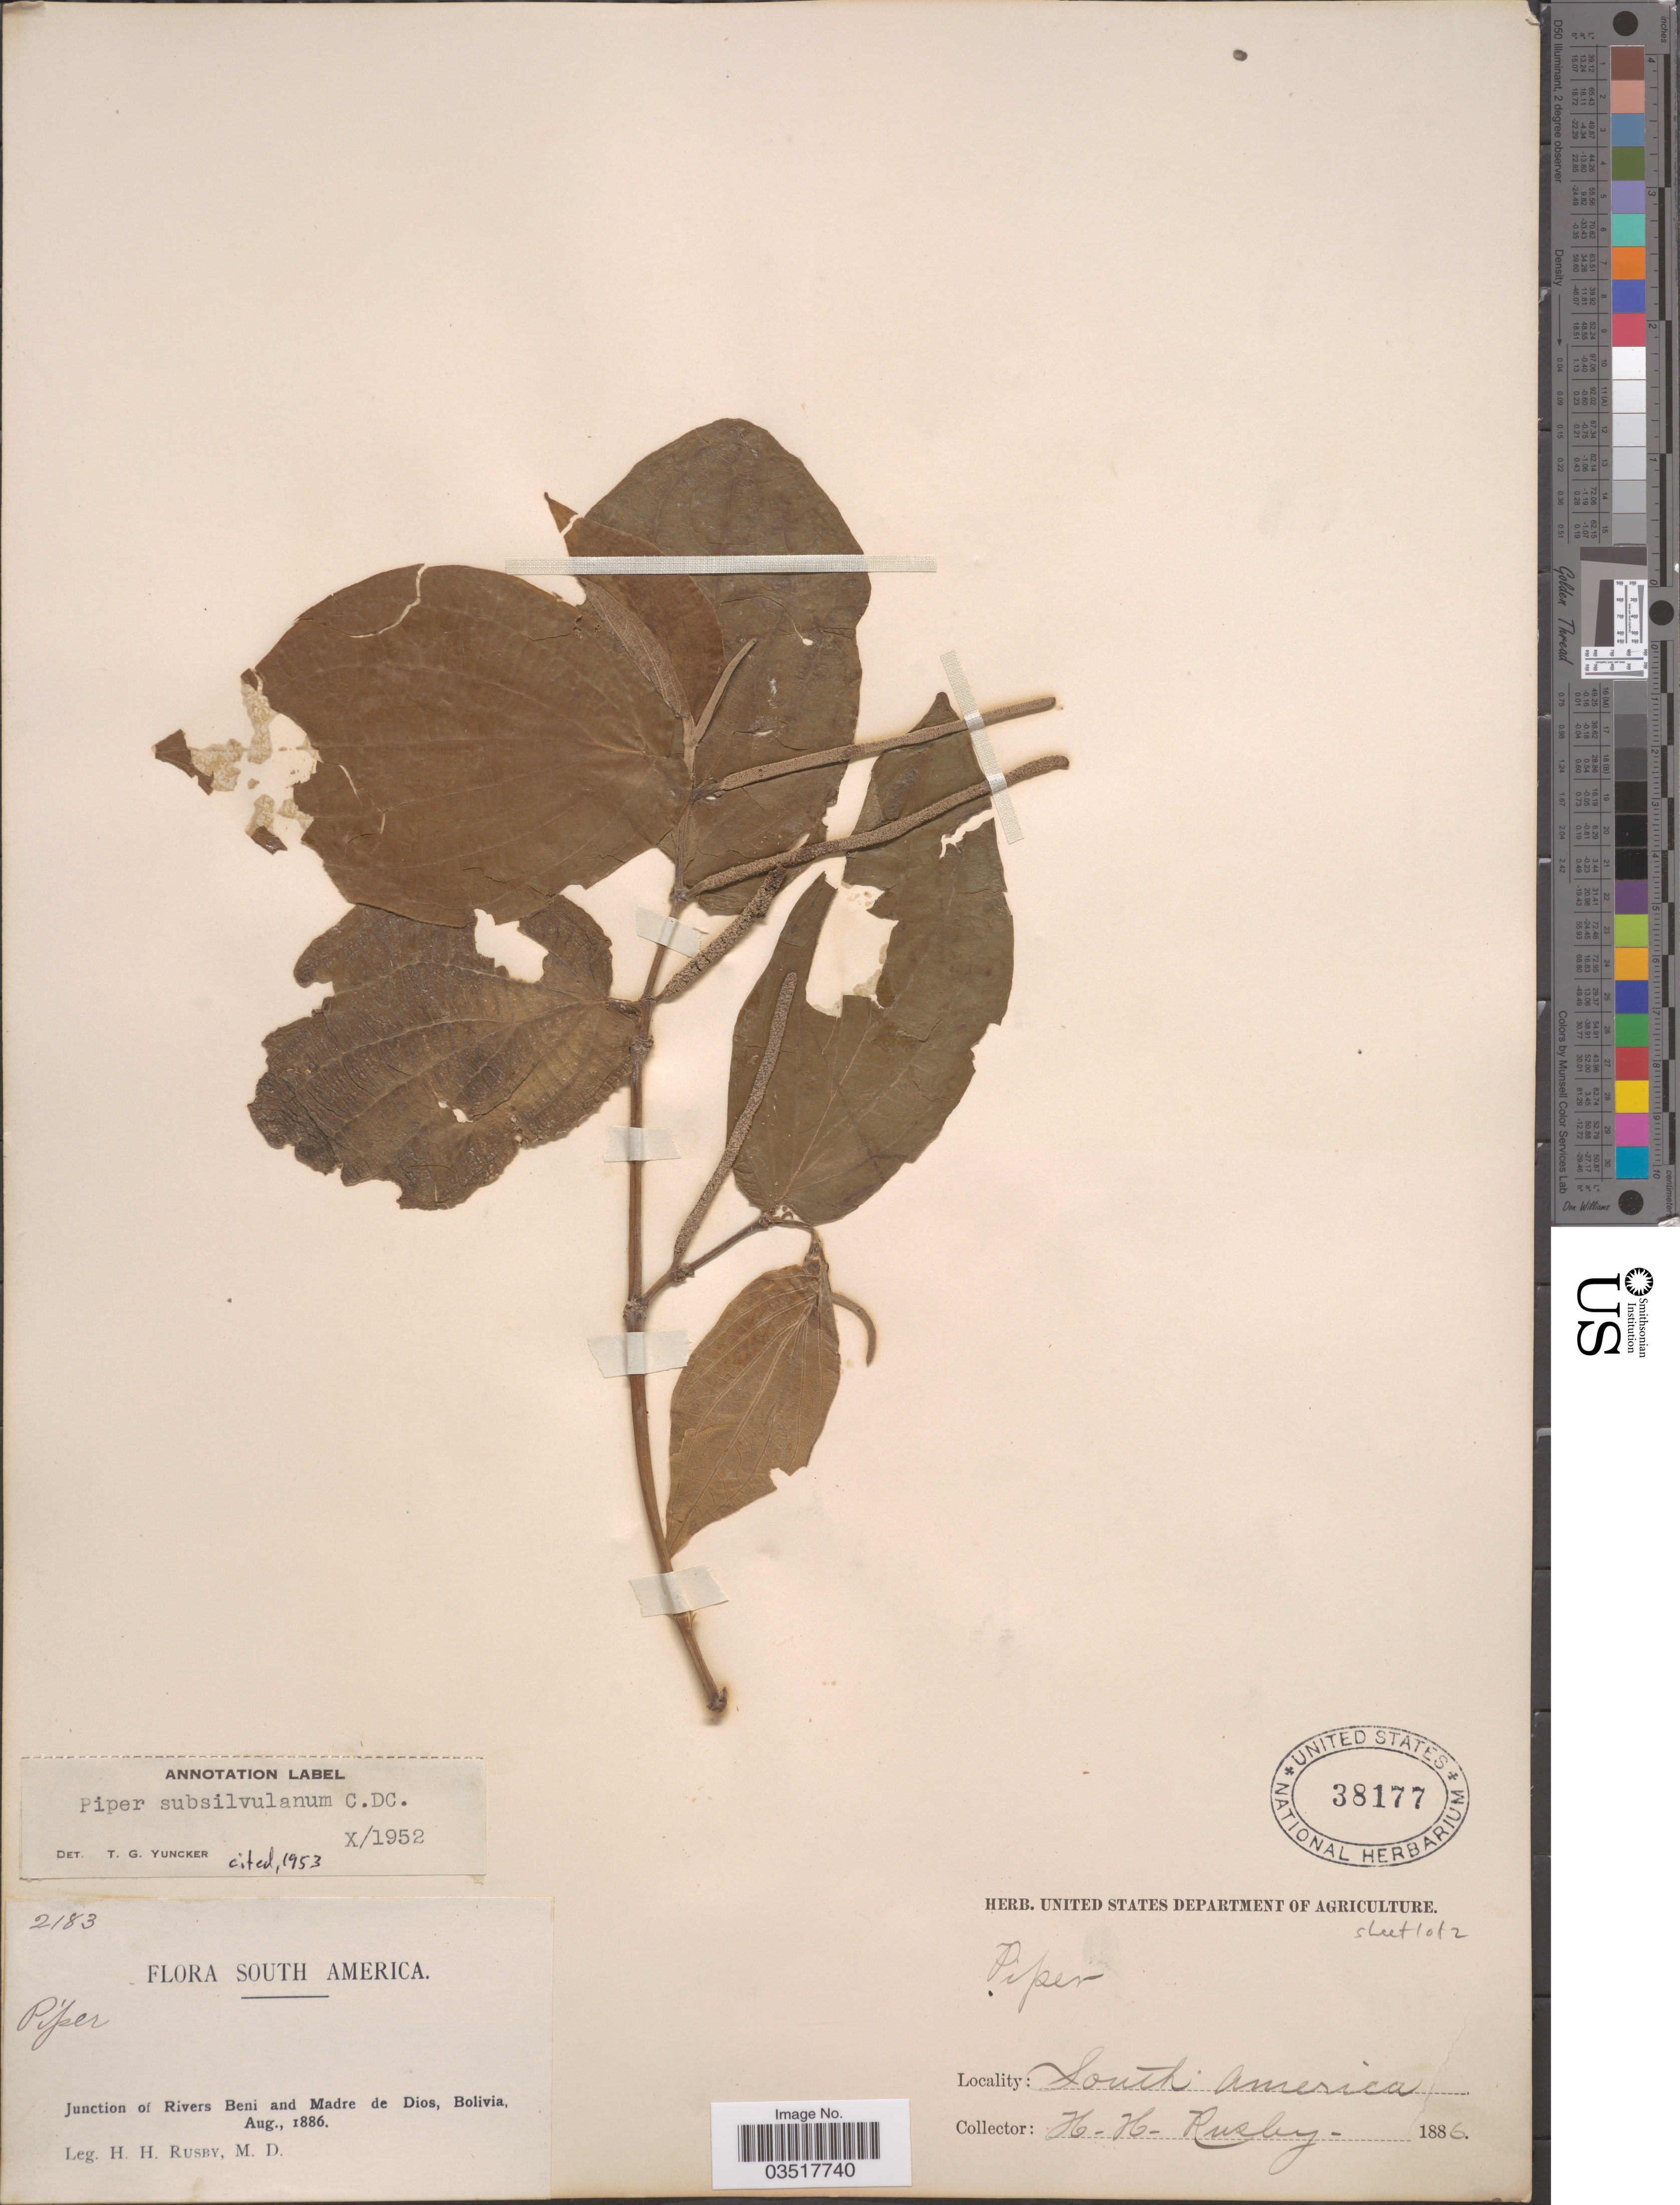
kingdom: Plantae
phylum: Tracheophyta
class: Magnoliopsida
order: Piperales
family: Piperaceae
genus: Piper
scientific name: Piper subsilvulanum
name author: C. DC.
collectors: H. H. Rusby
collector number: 2183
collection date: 1886-08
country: Bolivia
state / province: Beni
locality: Junction of Rivers Beni and Madre de Dios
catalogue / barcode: US 38177